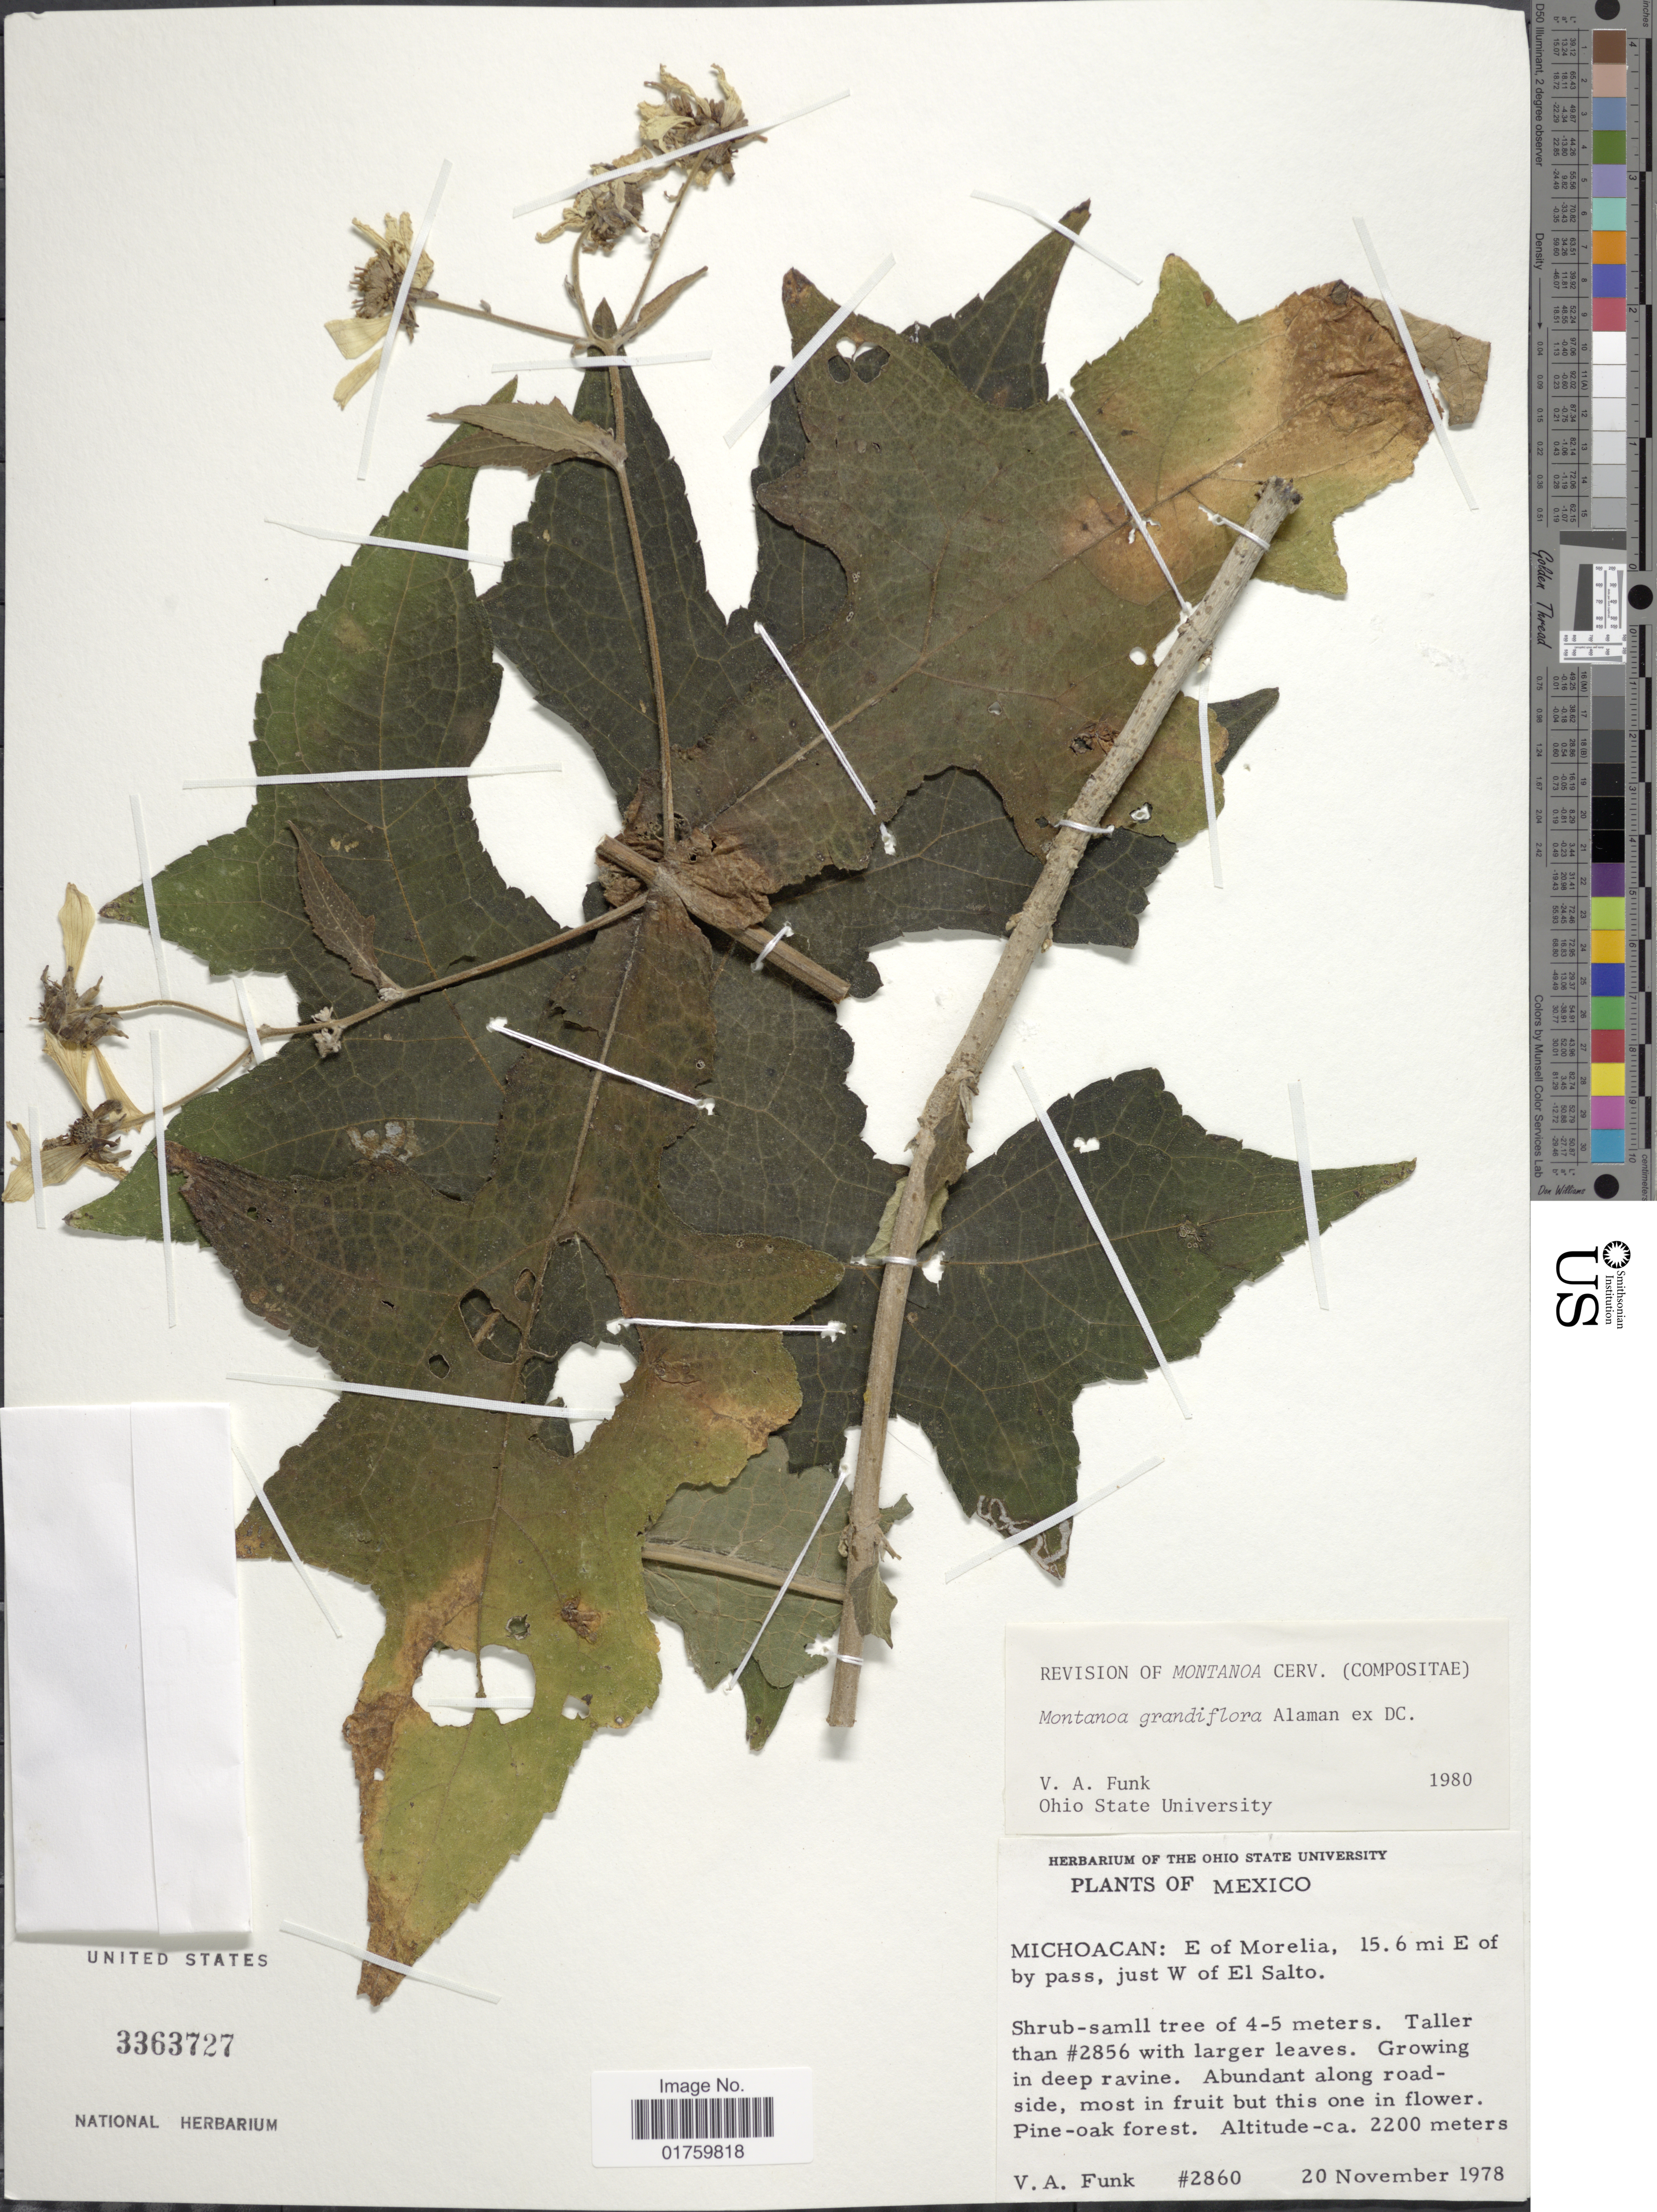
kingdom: Plantae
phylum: Tracheophyta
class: Magnoliopsida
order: Asterales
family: Asteraceae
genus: Montanoa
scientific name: Montanoa grandiflora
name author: Alaman ex DC.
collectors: V. Funk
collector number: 2860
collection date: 1978-11-20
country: Mexico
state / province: Michoacán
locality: E of Morelia, 15.6 mi E of by pass, just W of El Salto, abundant along roadside.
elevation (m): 2200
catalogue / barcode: US 3363727